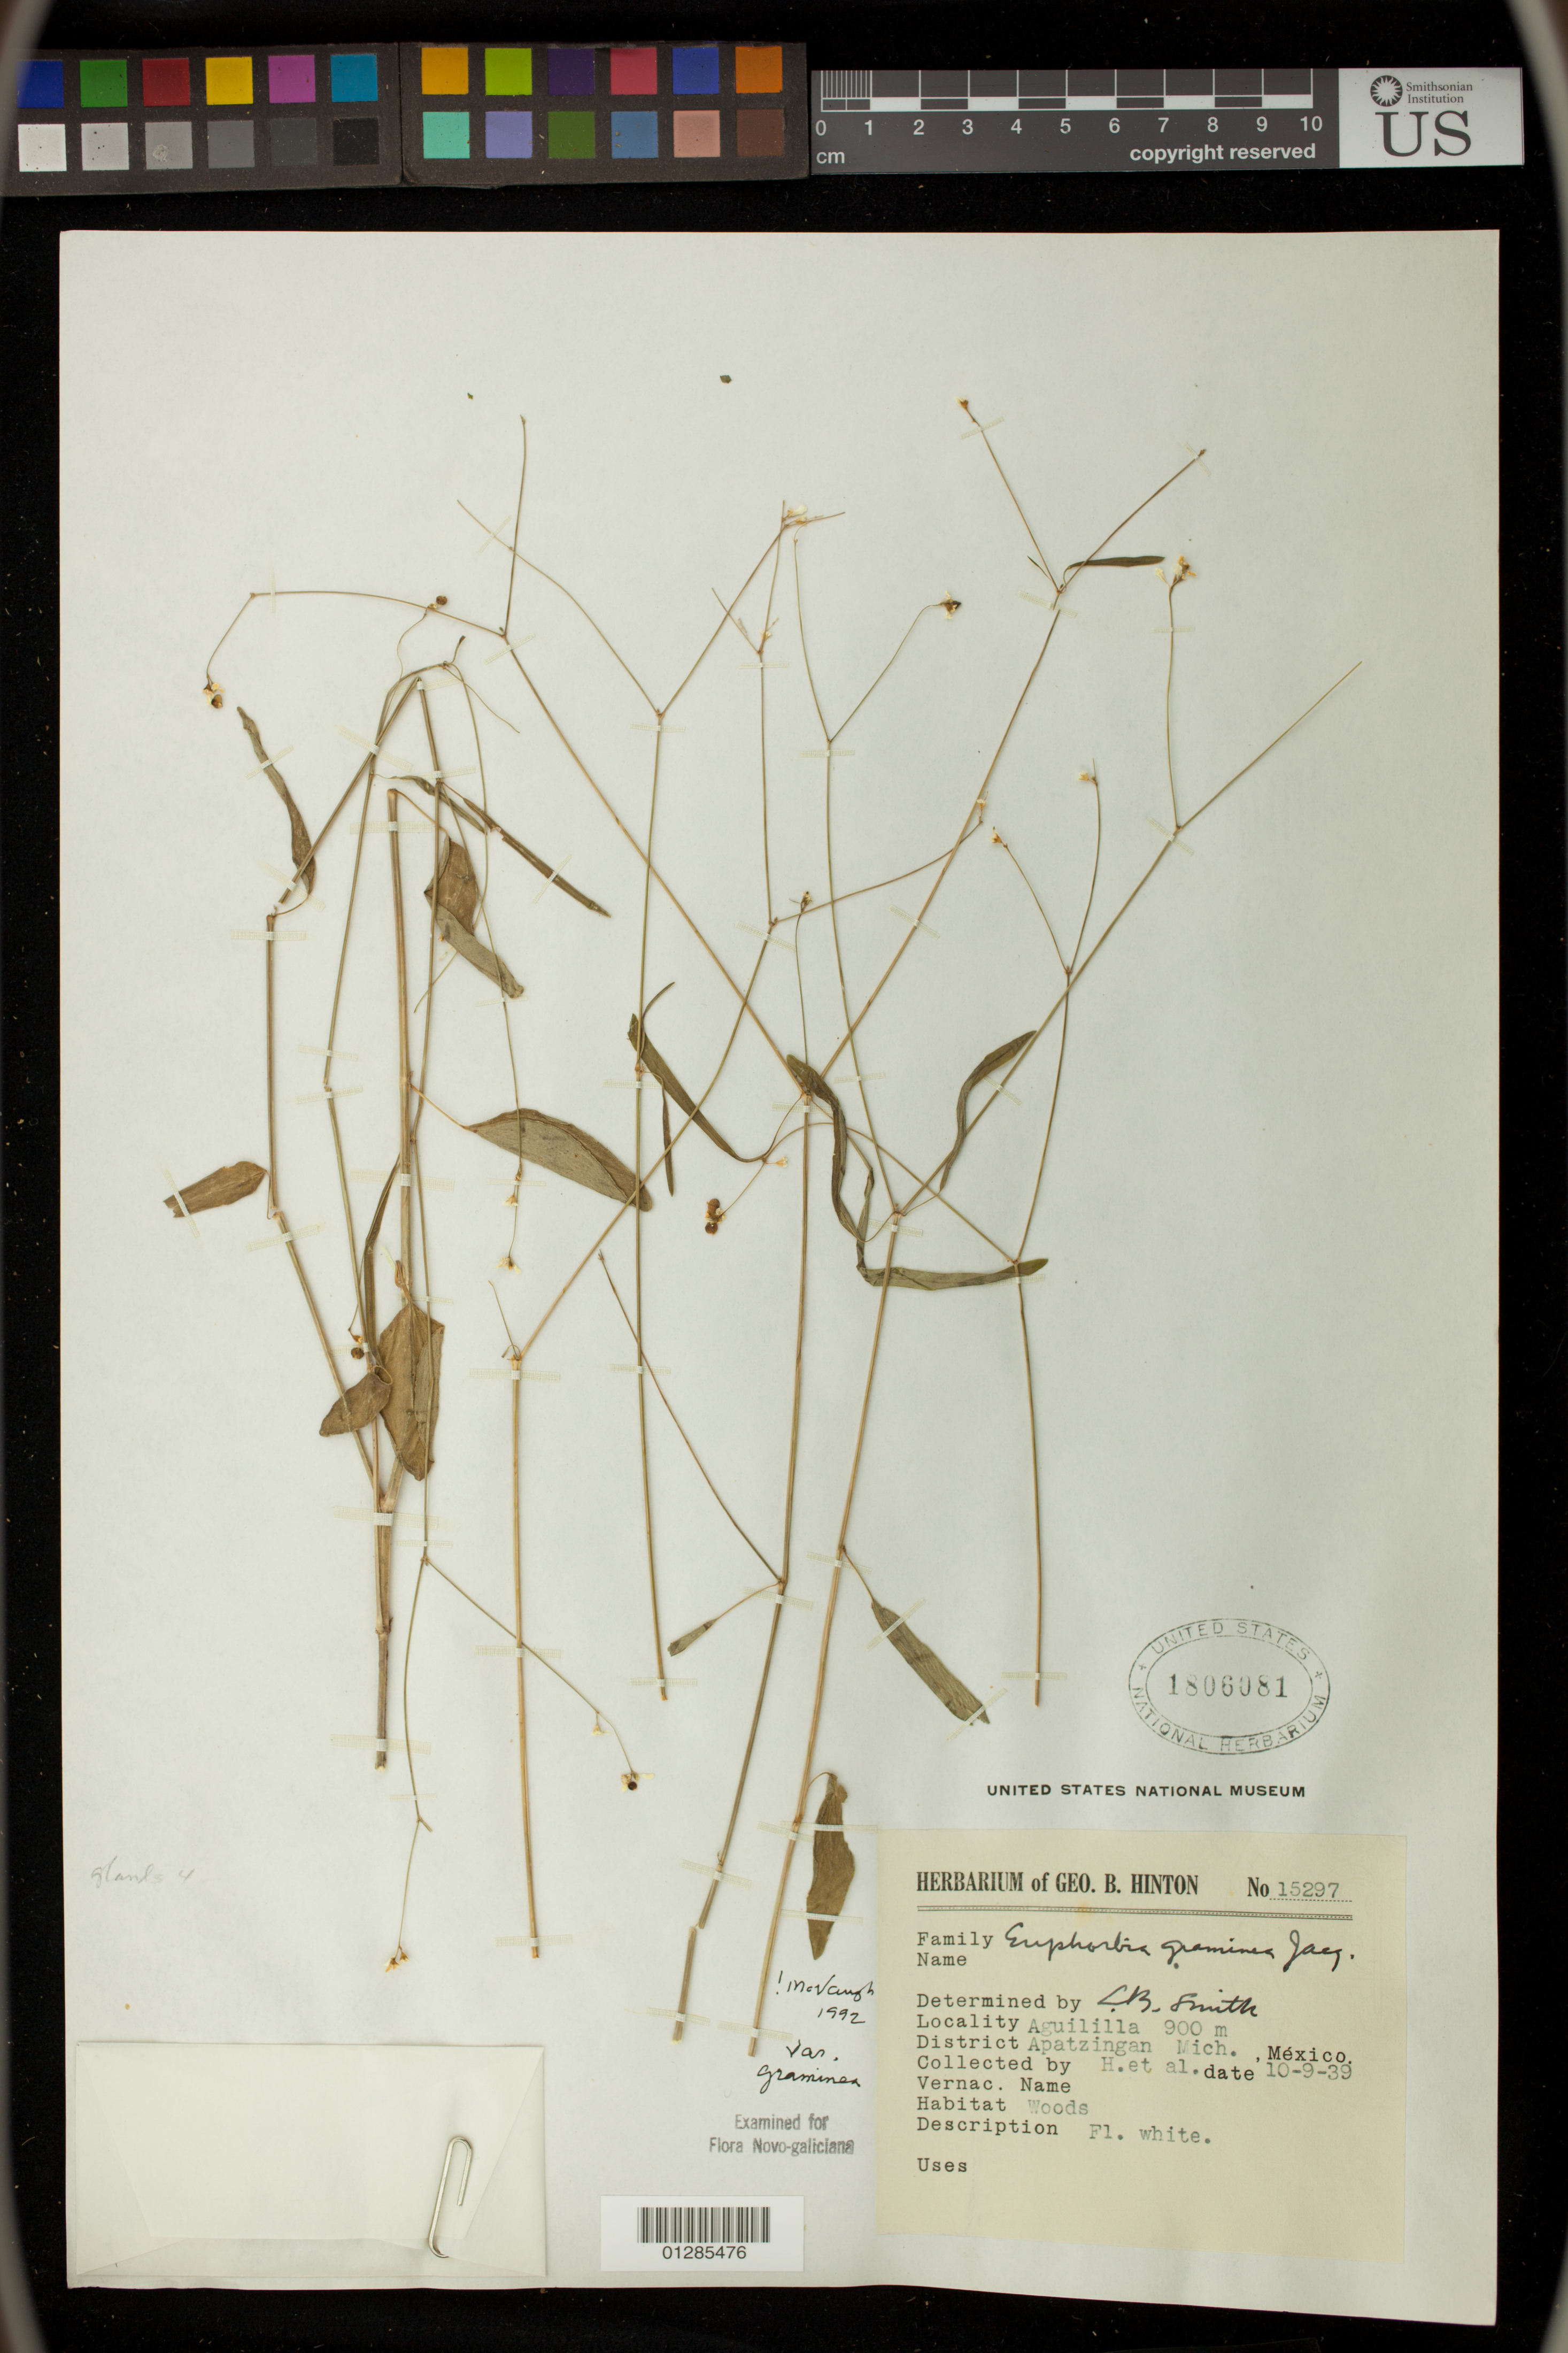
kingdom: Plantae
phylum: Tracheophyta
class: Magnoliopsida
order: Malpighiales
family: Euphorbiaceae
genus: Euphorbia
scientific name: Euphorbia graminea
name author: Jacq.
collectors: G. B. Hinton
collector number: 15297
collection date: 1939-09-10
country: Mexico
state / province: Michoacan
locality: Aguililla, District Apatzingan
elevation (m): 900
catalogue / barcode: US 1806081